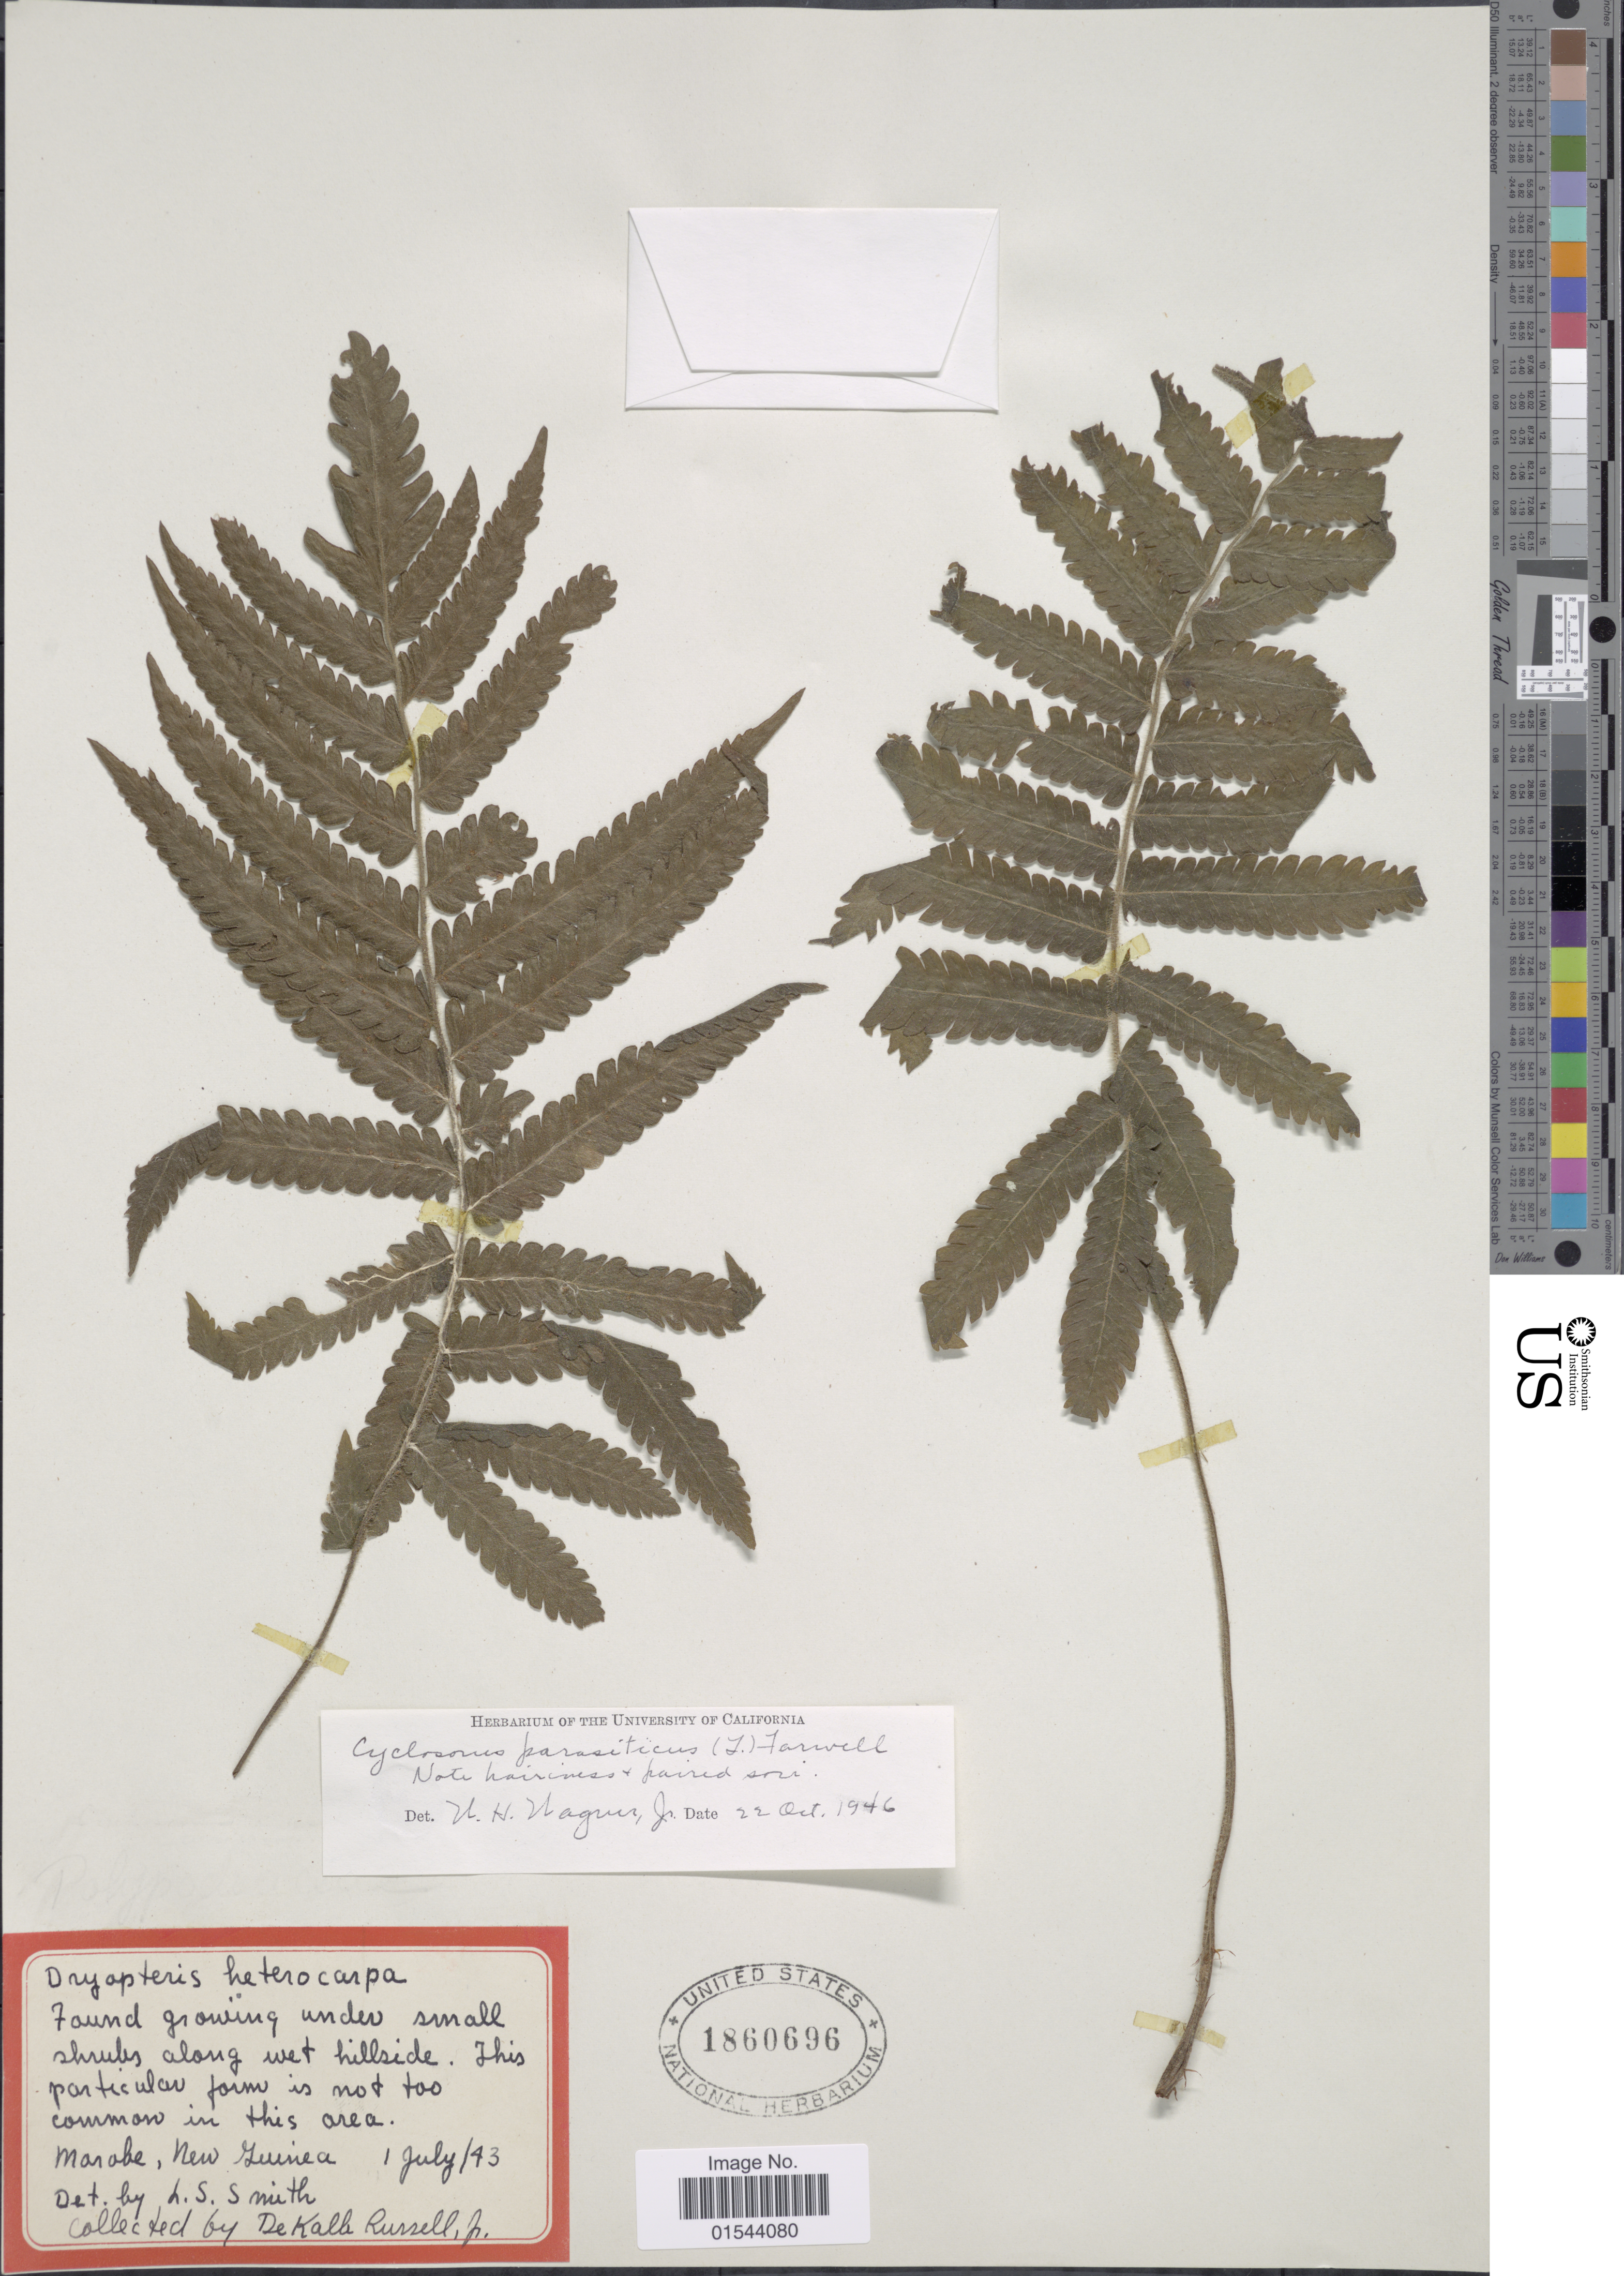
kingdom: Plantae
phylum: Tracheophyta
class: Polypodiopsida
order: Polypodiales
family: Thelypteridaceae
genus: Christella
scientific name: Christella parasitica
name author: (L.) H. Lév.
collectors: D. K. Russell Jr.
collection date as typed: Transcribed d/m/y: 1/7/43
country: Papua New Guinea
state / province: Morobe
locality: Morobe, New Guinea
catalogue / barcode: US 1860696